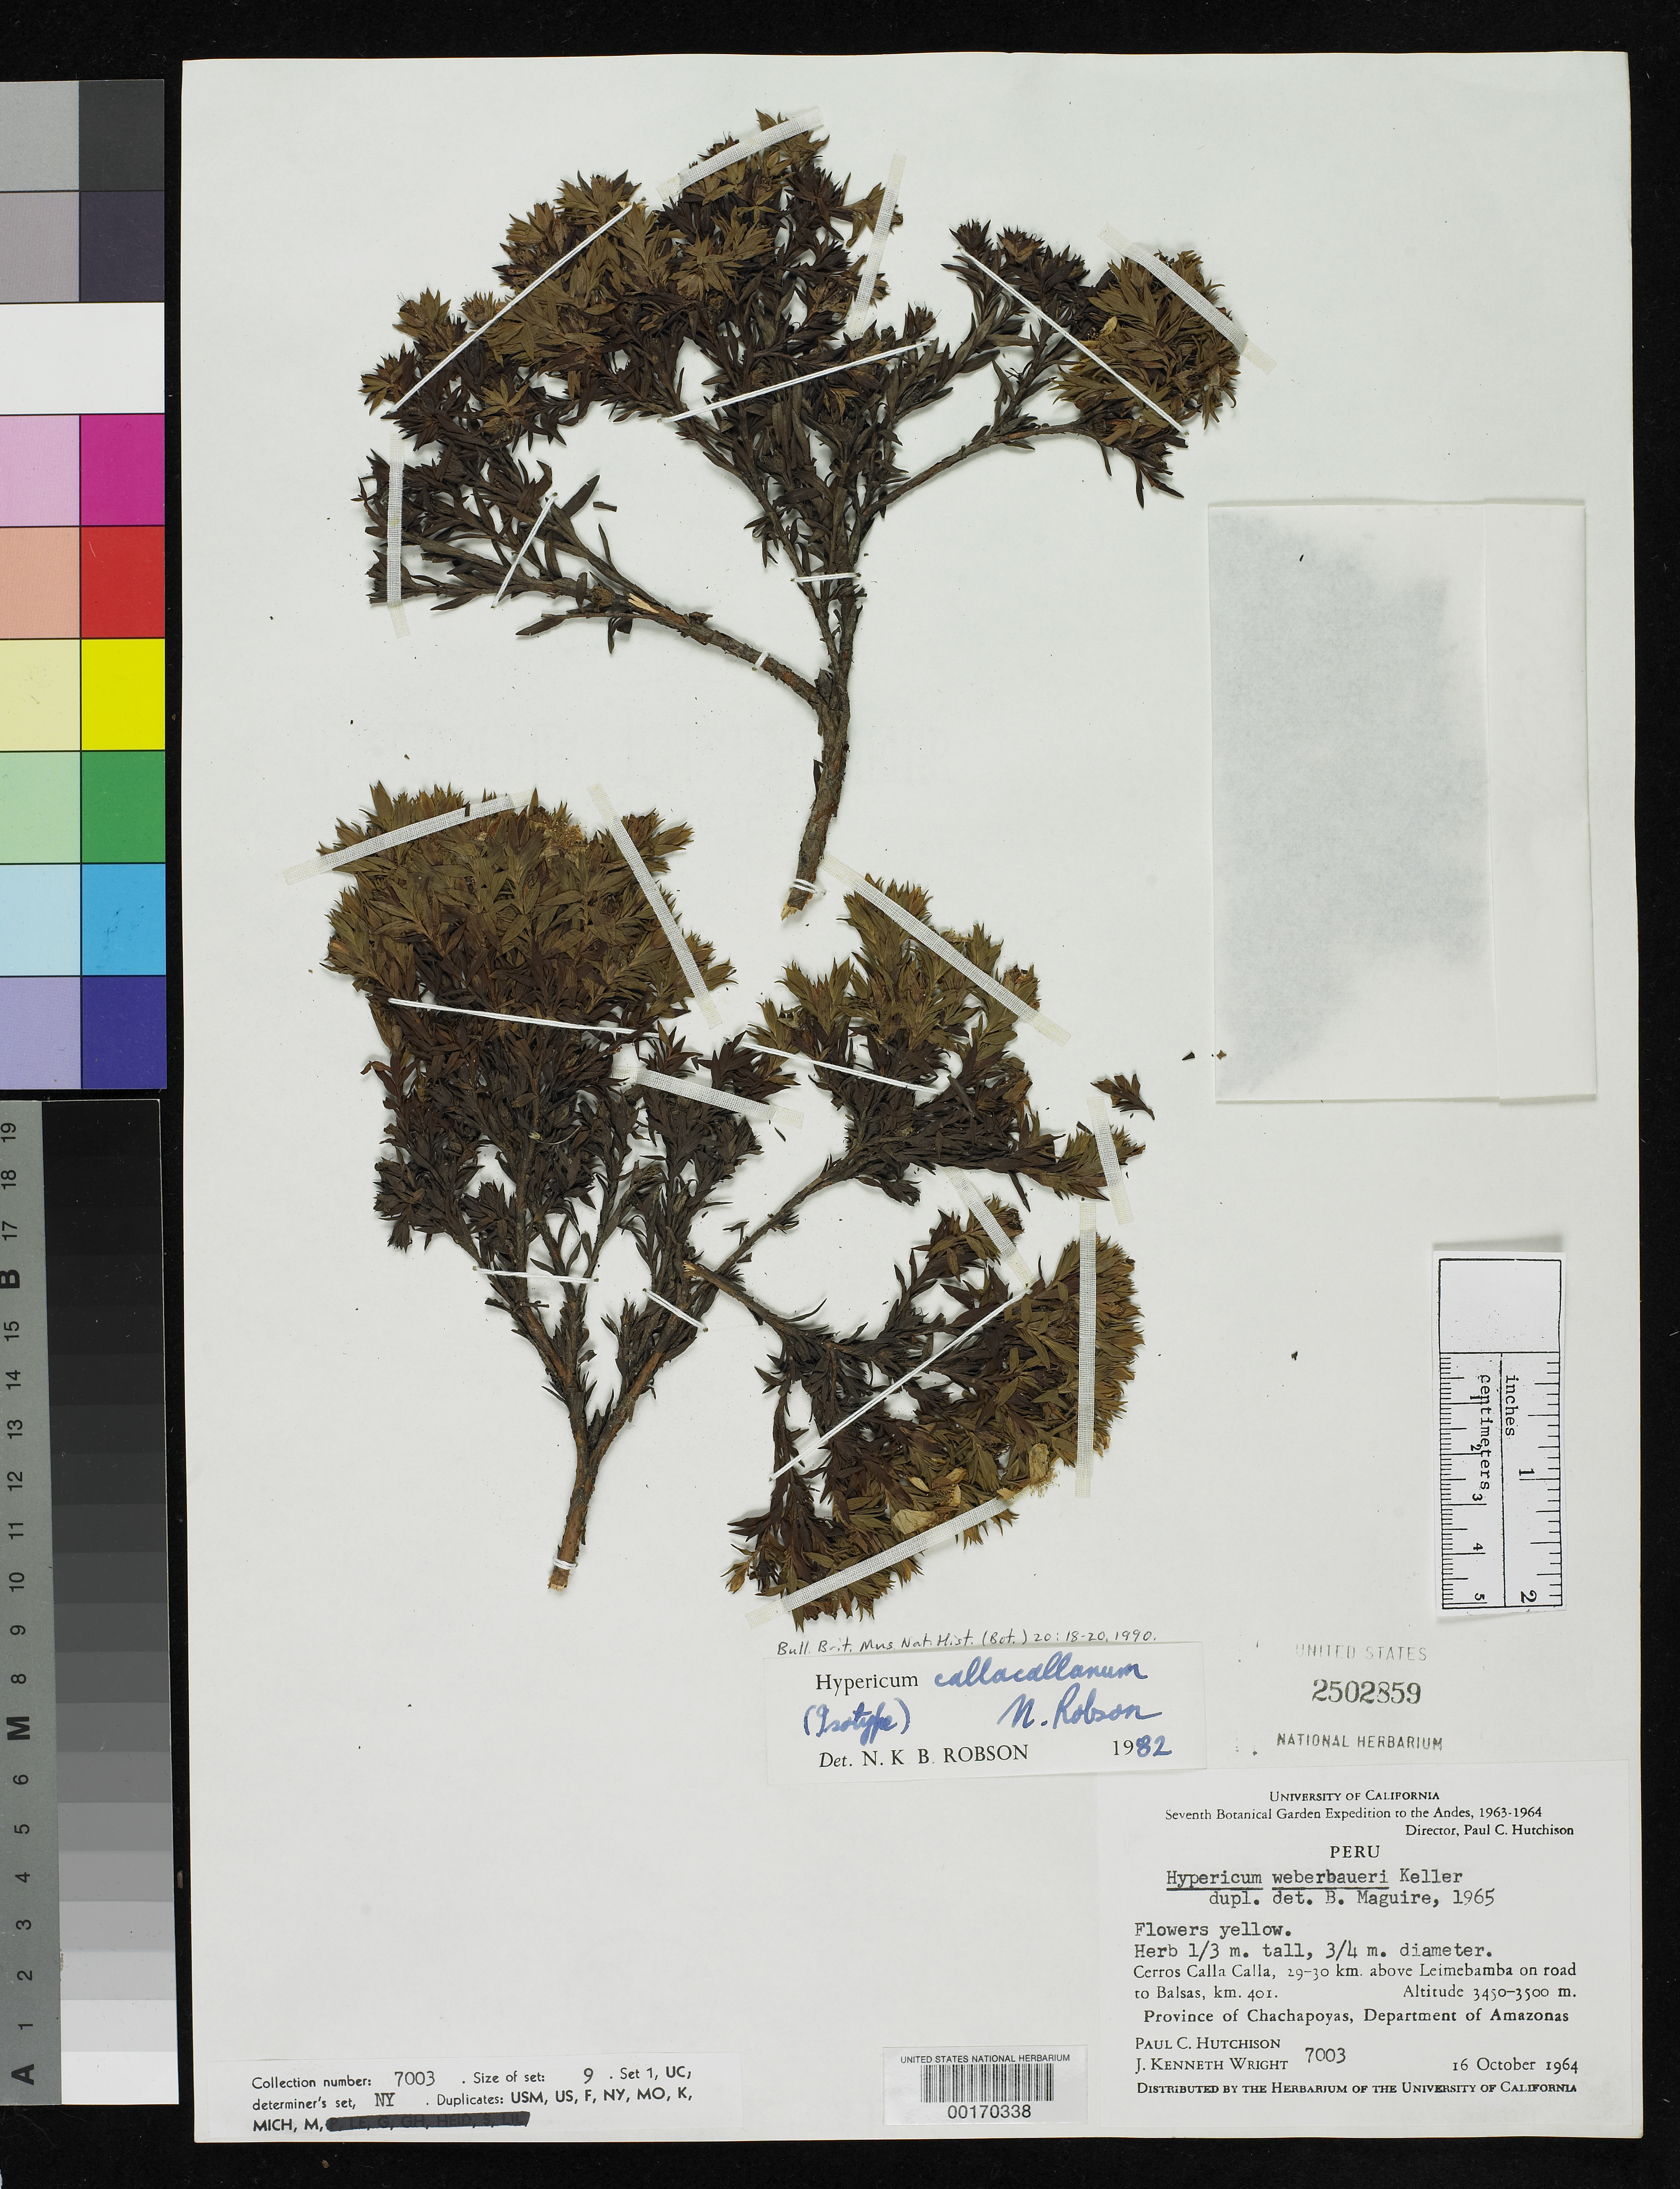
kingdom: Plantae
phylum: Tracheophyta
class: Magnoliopsida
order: Malpighiales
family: Hypericaceae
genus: Hypericum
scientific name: Hypericum callacallanum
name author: N. Robson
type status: Isotype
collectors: P. C. Hutchison & J. K. Wright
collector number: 7003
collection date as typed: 16 Oct 1964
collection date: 1964-10-16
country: Peru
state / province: Amazonas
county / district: Chachapoyas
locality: Cerros de Calla-Calla, 29 - 30 km above Leimebamba on road to Balsas, km 401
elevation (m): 3450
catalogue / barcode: US 2502859